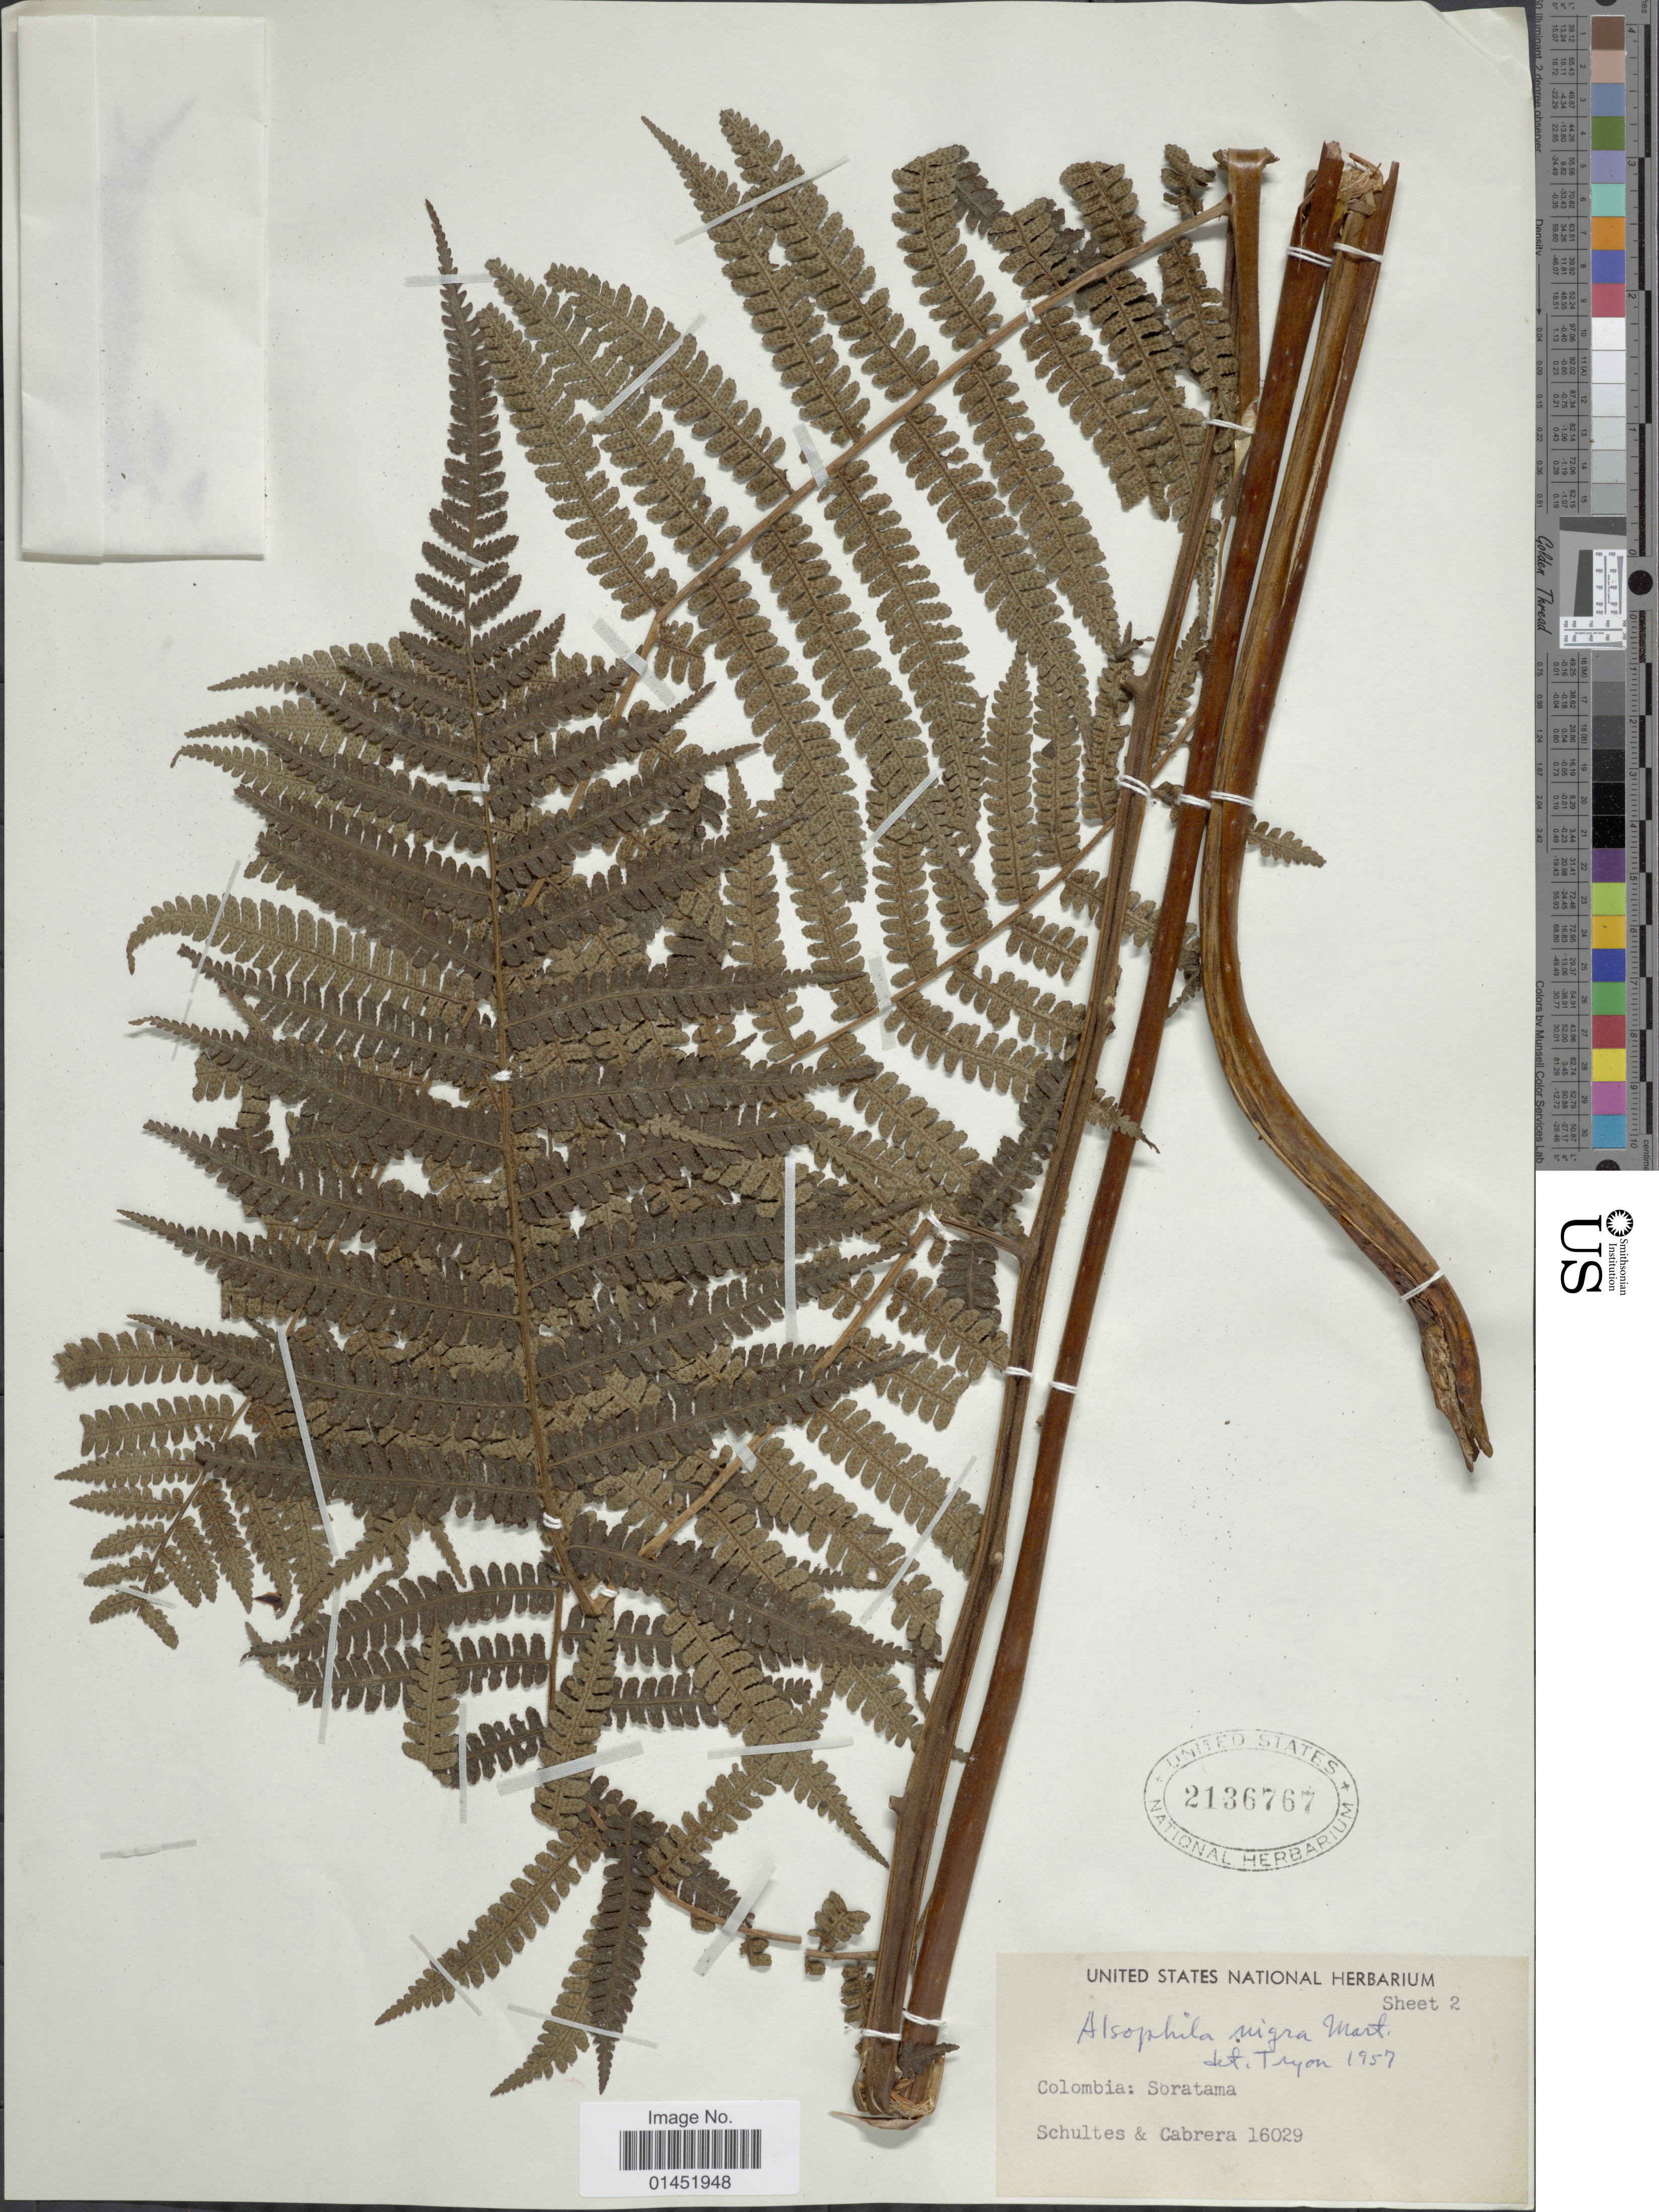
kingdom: Plantae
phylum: Tracheophyta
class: Polypodiopsida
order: Cyatheales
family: Cyatheaceae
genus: Cyathea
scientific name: Cyathea lasiosora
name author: (Mett. ex Kuhn) Domin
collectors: -- Schultes & Cabrera, --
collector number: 16029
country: Colombia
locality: Soratama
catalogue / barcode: US 2136767